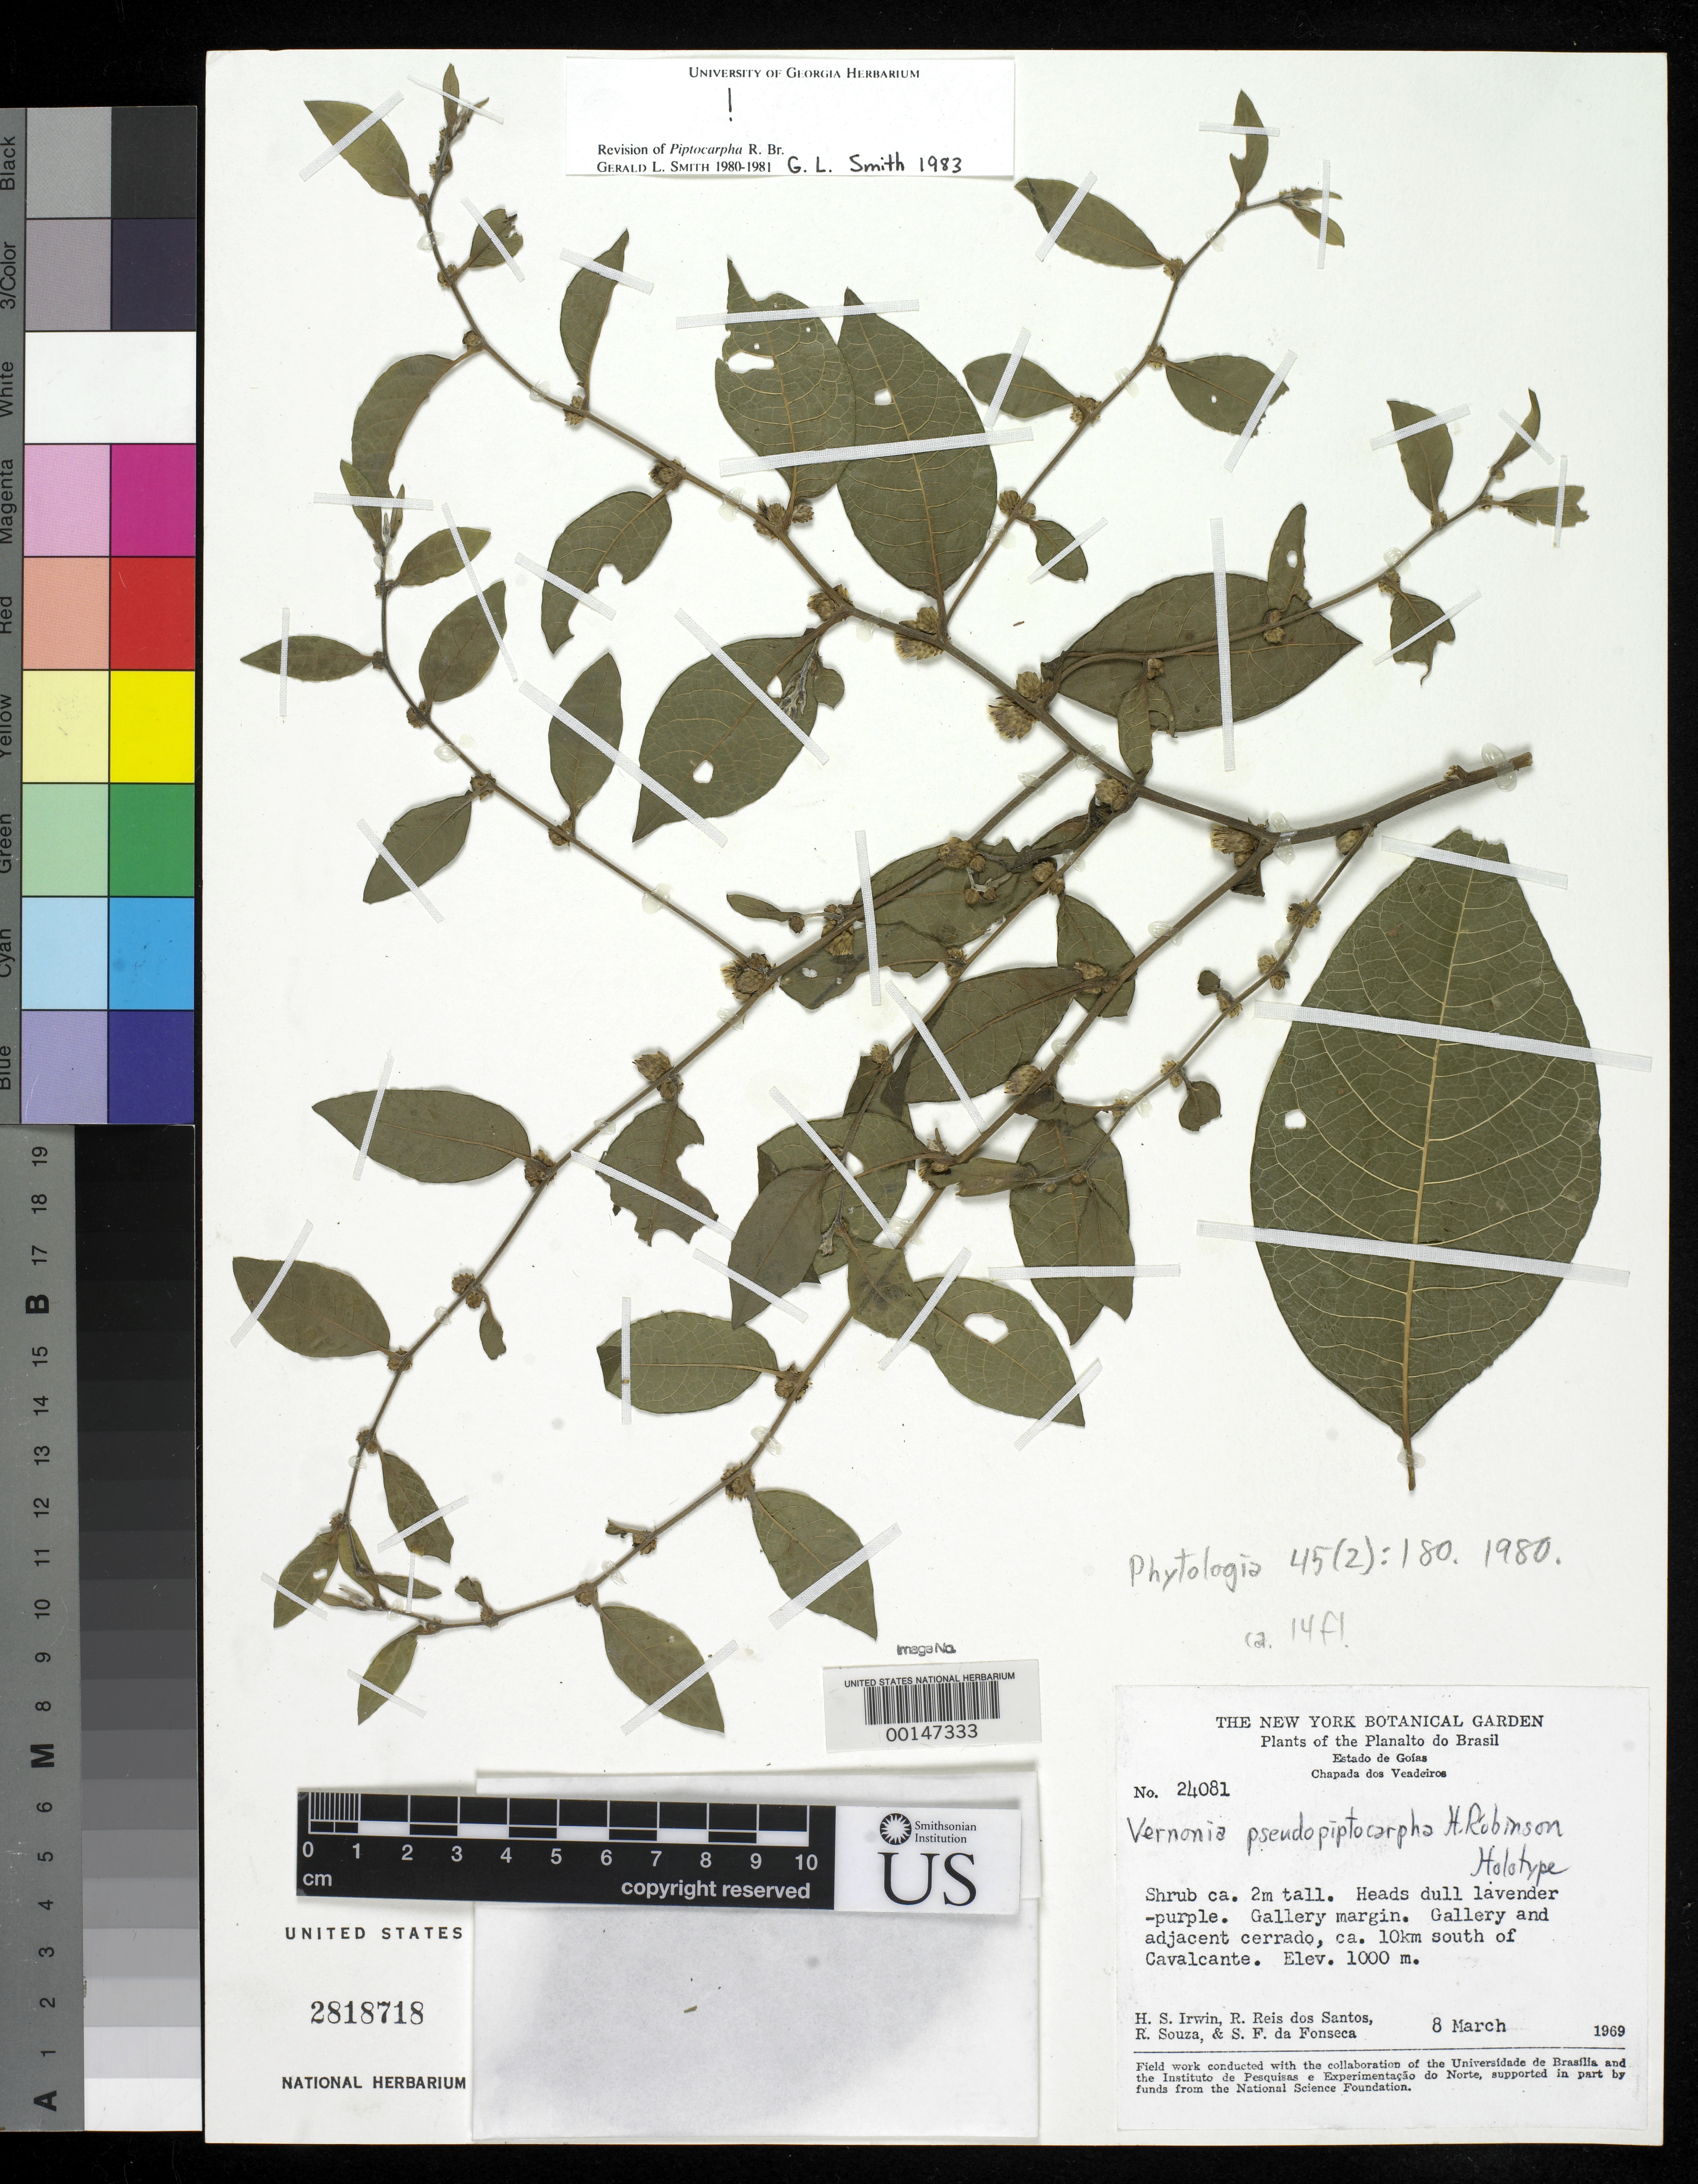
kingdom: Plantae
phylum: Tracheophyta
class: Magnoliopsida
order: Asterales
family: Asteraceae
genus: Vernonia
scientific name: Vernonia pseudopiptocarpha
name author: H. Rob.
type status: Holotype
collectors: H. Irwin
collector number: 24081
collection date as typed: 08 Mar 1969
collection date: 1969-03-08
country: Brazil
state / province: Goiás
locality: S of Cavalcante.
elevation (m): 1000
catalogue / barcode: US 2818718